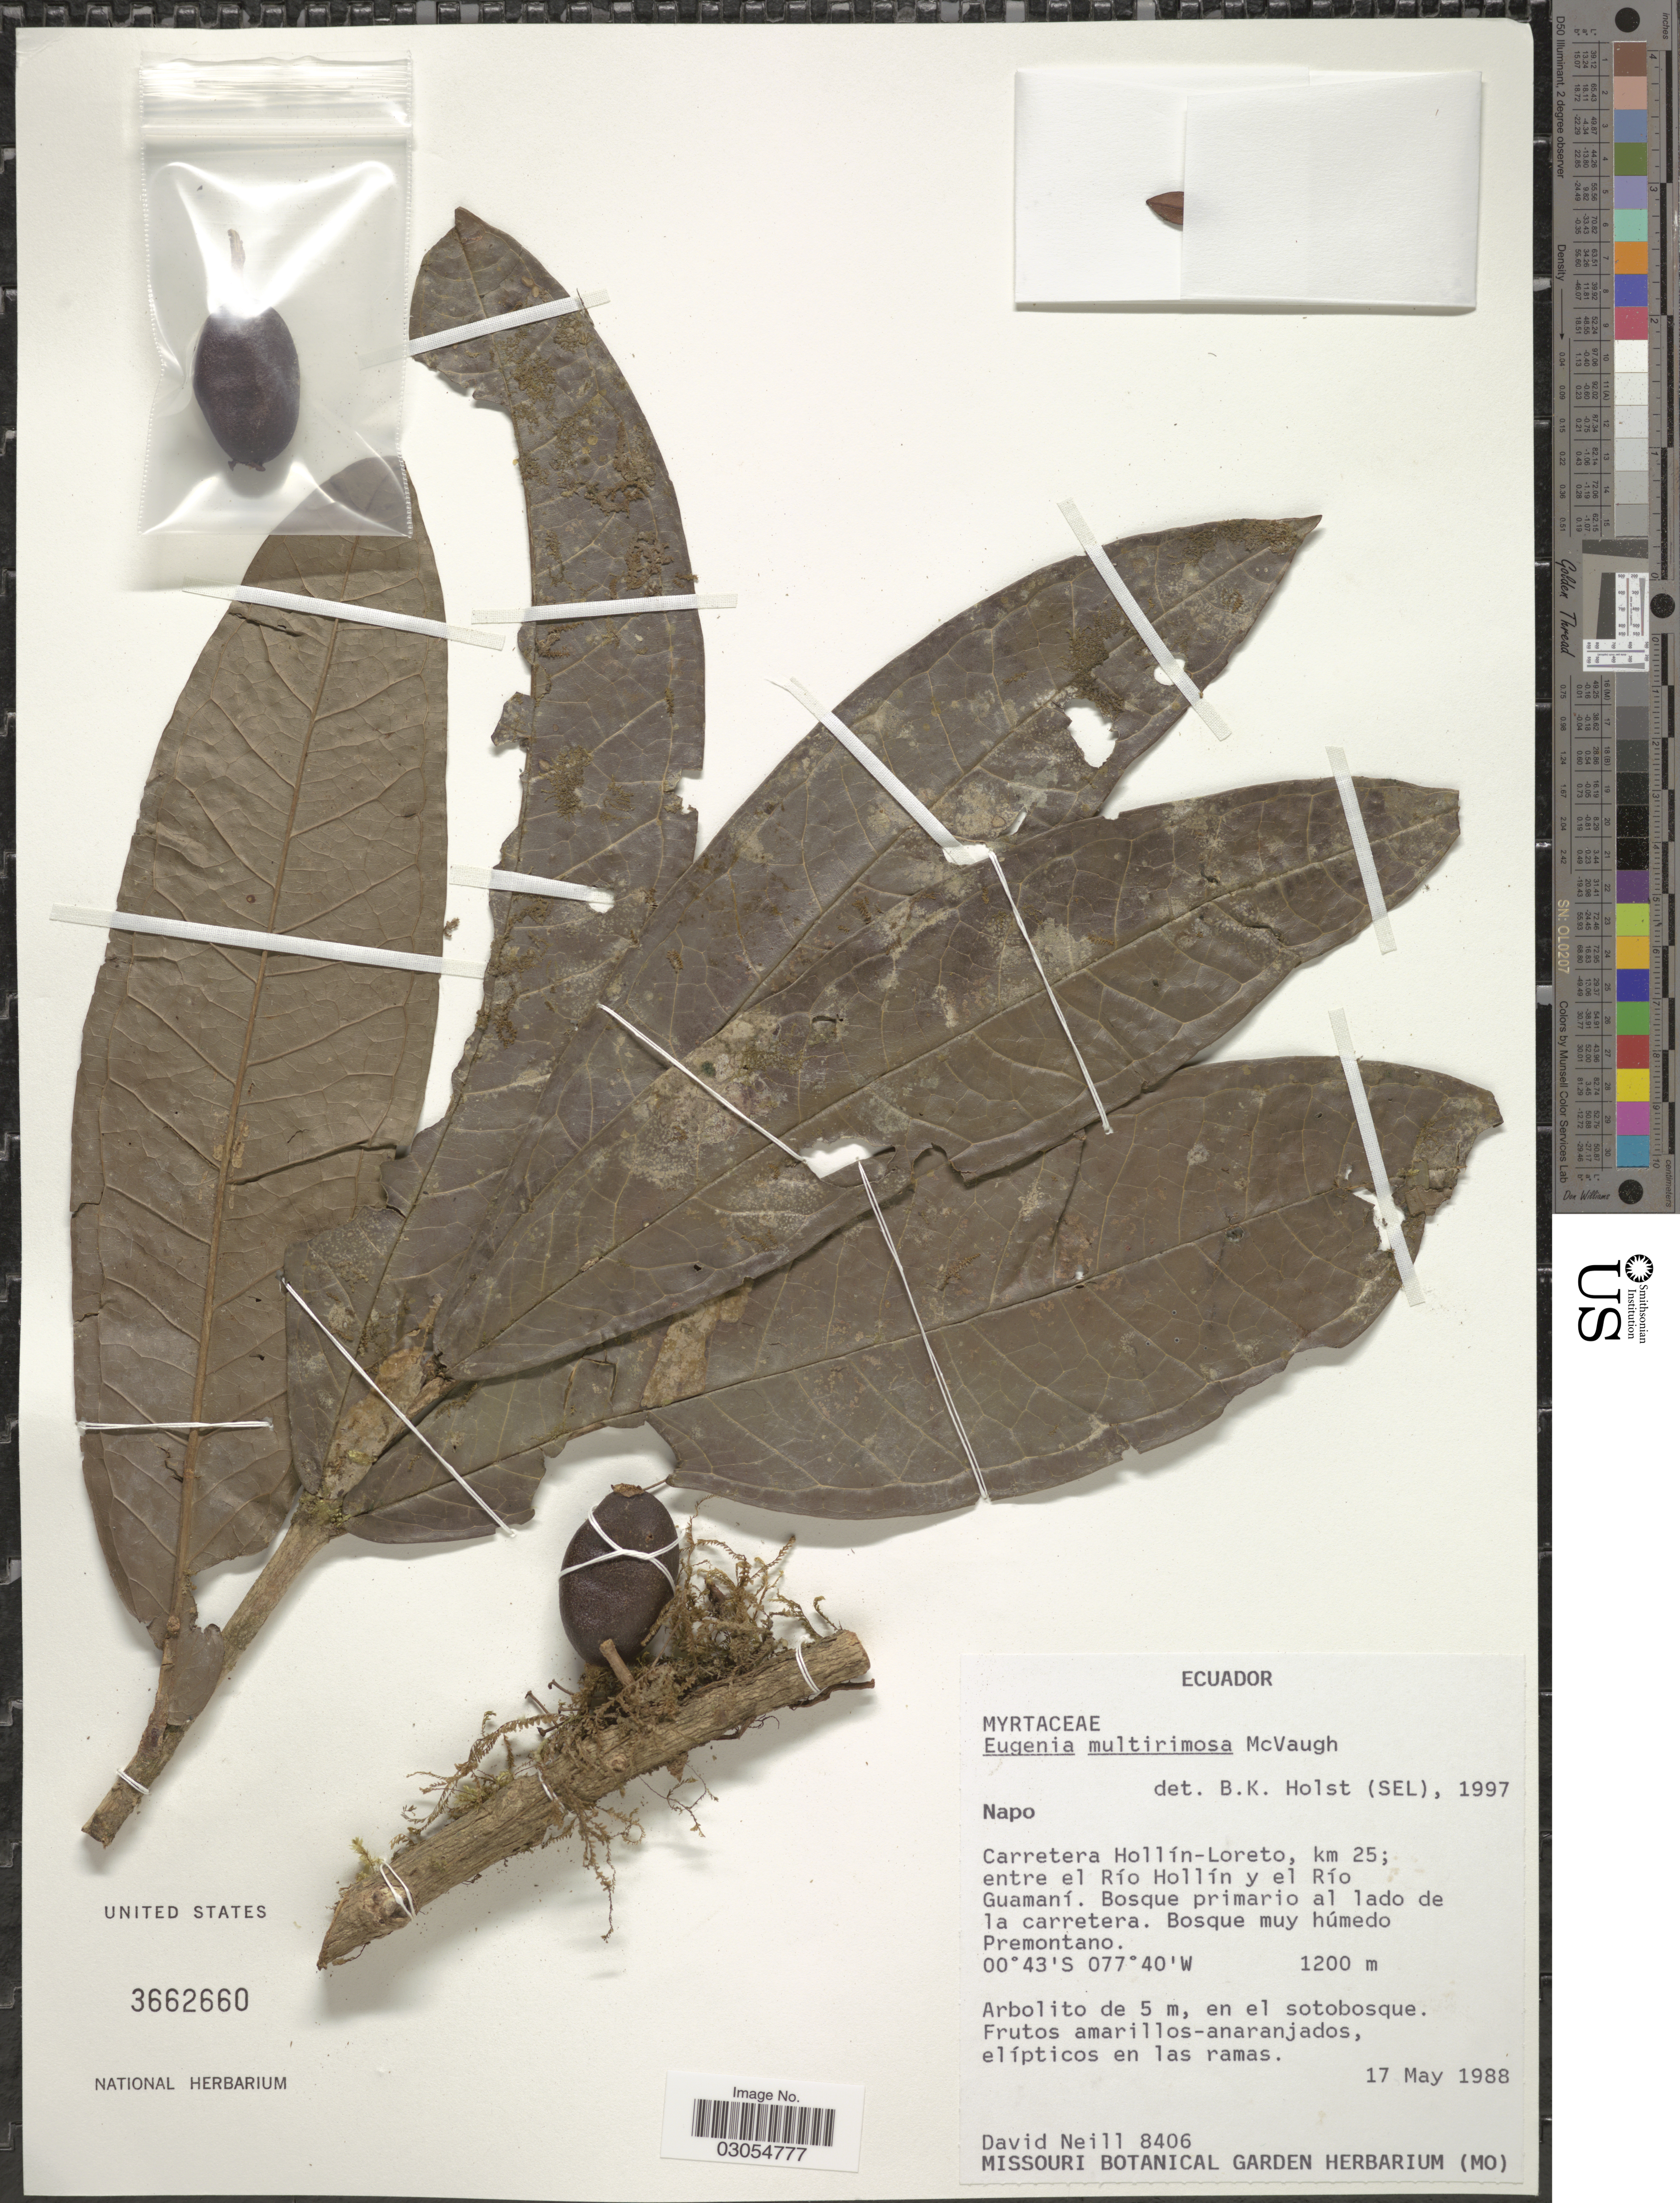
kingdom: Plantae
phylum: Tracheophyta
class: Magnoliopsida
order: Myrtales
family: Myrtaceae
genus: Eugenia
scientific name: Eugenia multirimosa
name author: McVaugh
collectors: D. Neill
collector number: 8406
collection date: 1988-05-17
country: Ecuador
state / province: Napo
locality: Carretera Hollín-Loreto, km 25; entre el Río Hollín y el Río Guamaní.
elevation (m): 1200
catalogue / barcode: US 3662660